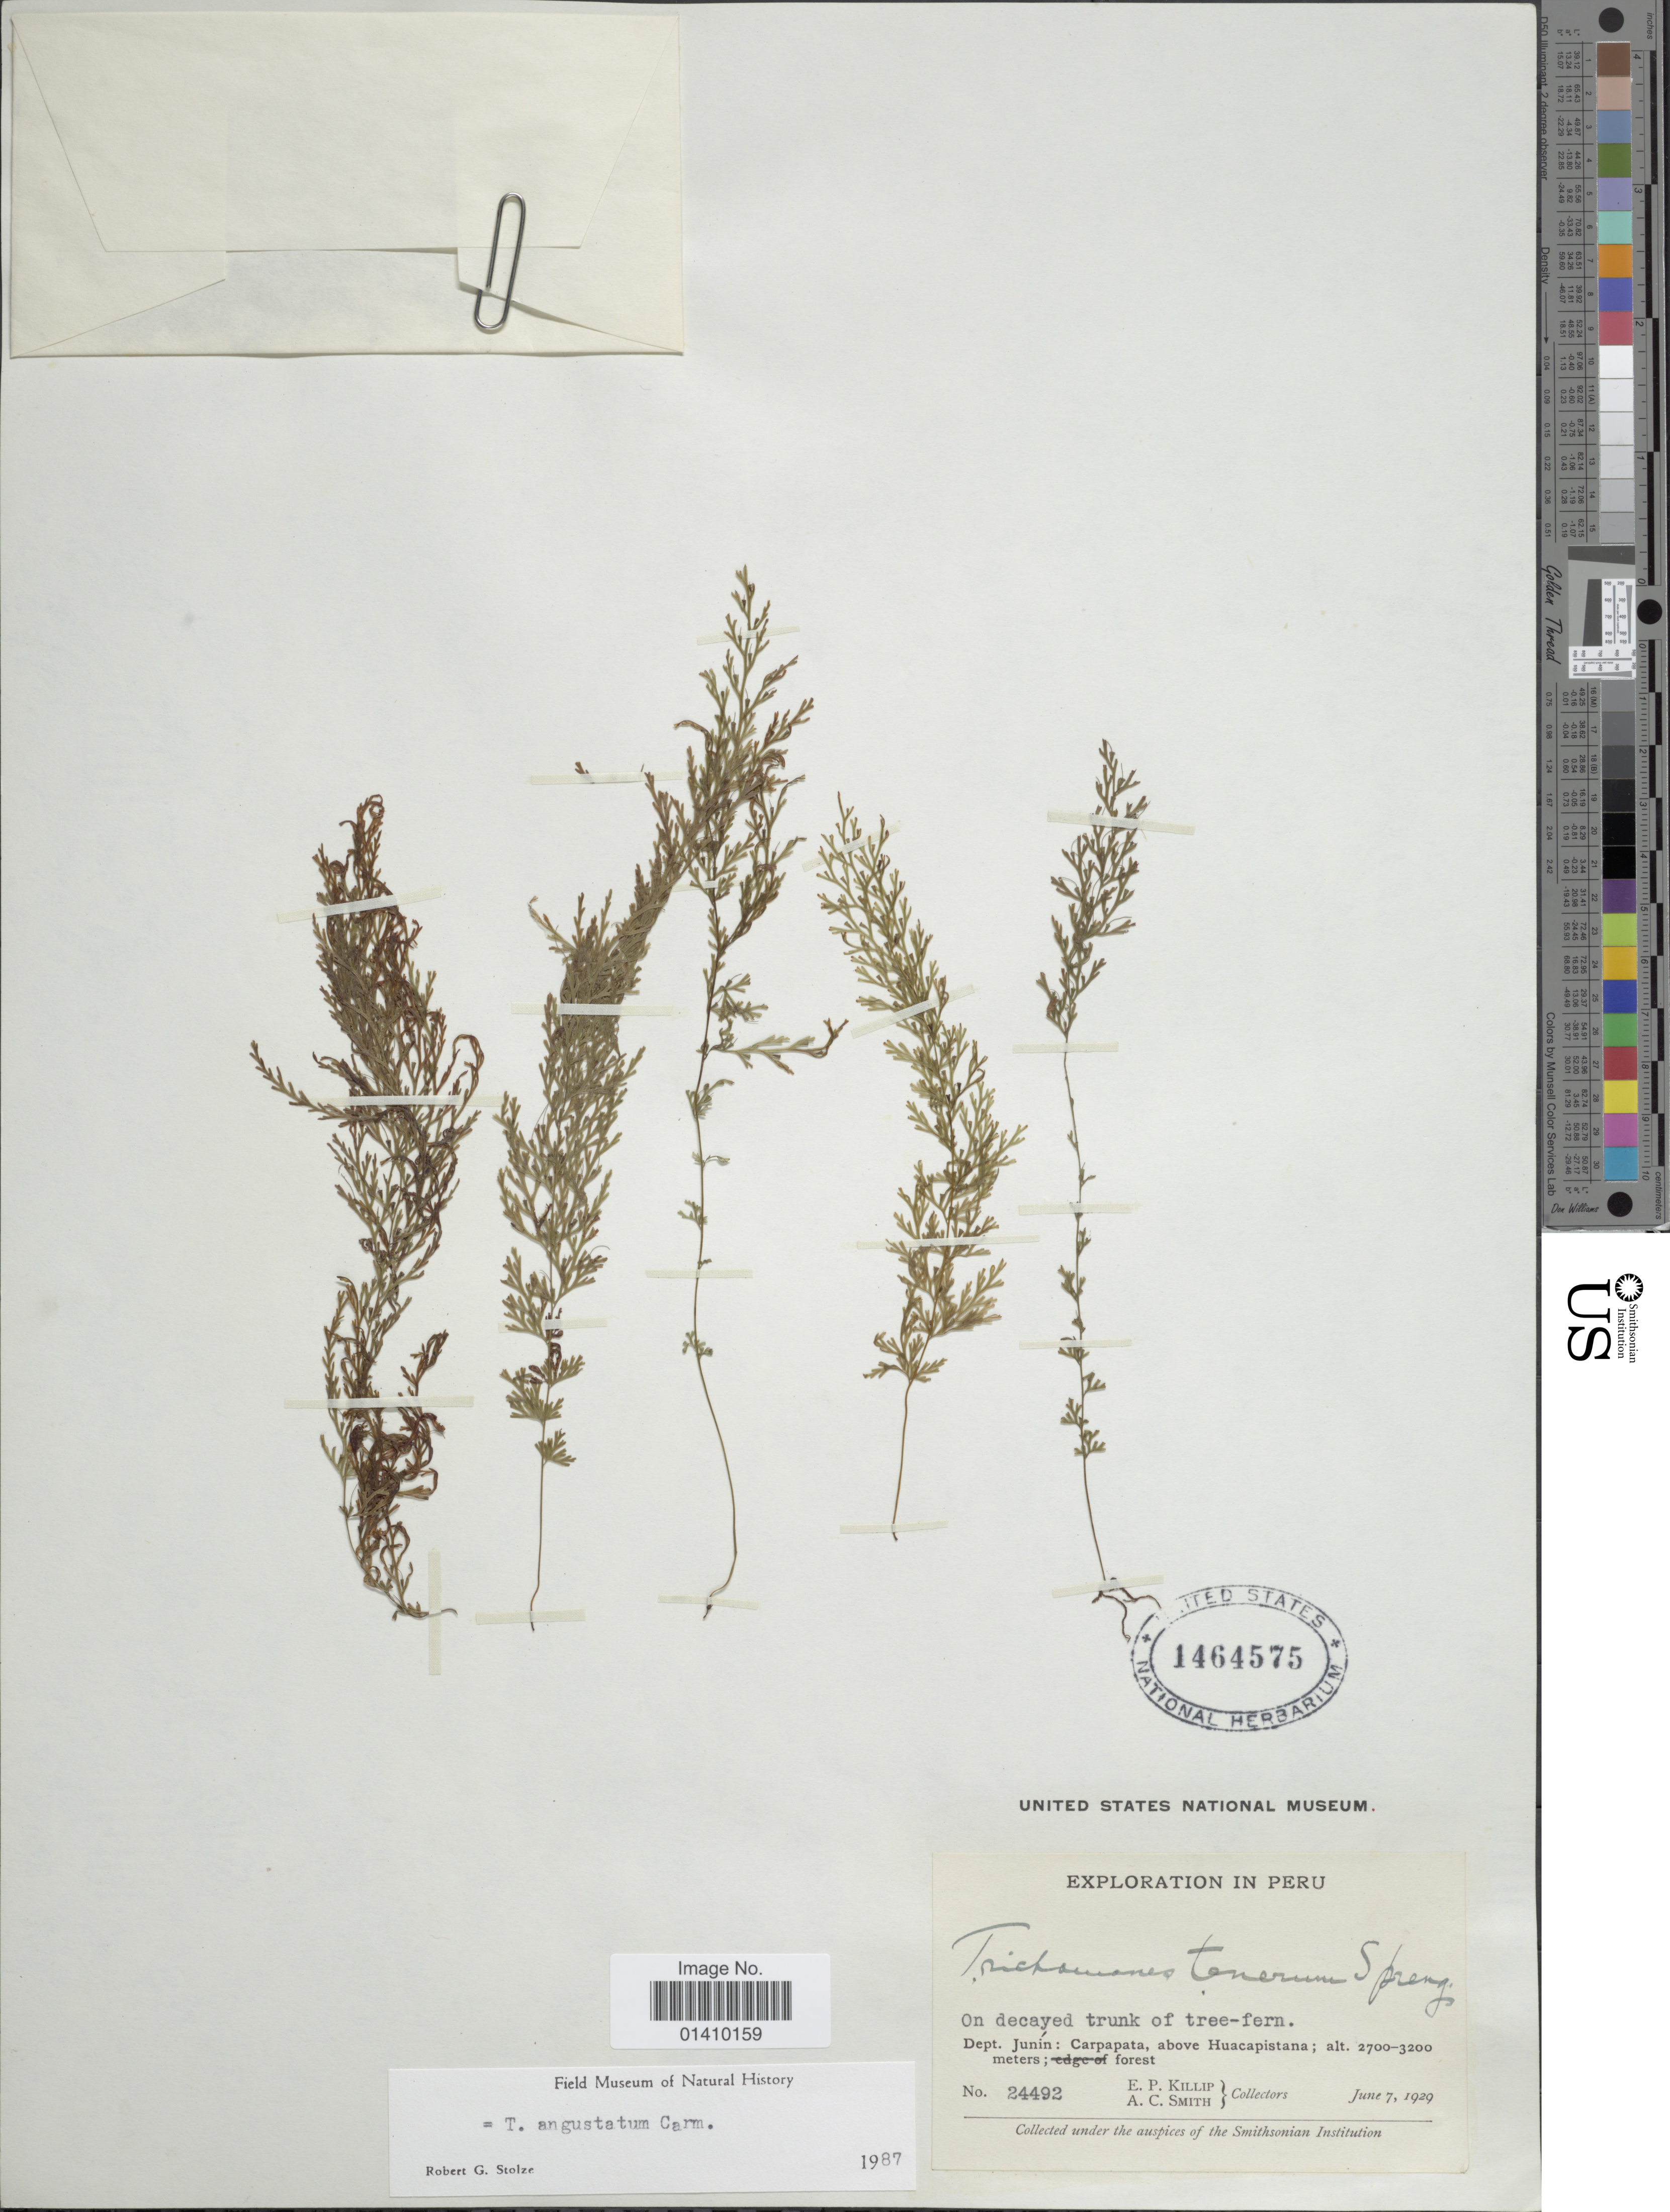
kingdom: Plantae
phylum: Tracheophyta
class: Polypodiopsida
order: Hymenophyllales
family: Hymenophyllaceae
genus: Polyphlebium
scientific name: Polyphlebium angustatum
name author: (Carmich.) Ebihara & Dubuisson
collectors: E. P. Killip & A. C. Smith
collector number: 24492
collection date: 1929-06-07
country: Peru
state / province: Junín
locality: Carpapata, above Huacapistana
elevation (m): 2700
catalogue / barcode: US 1464575